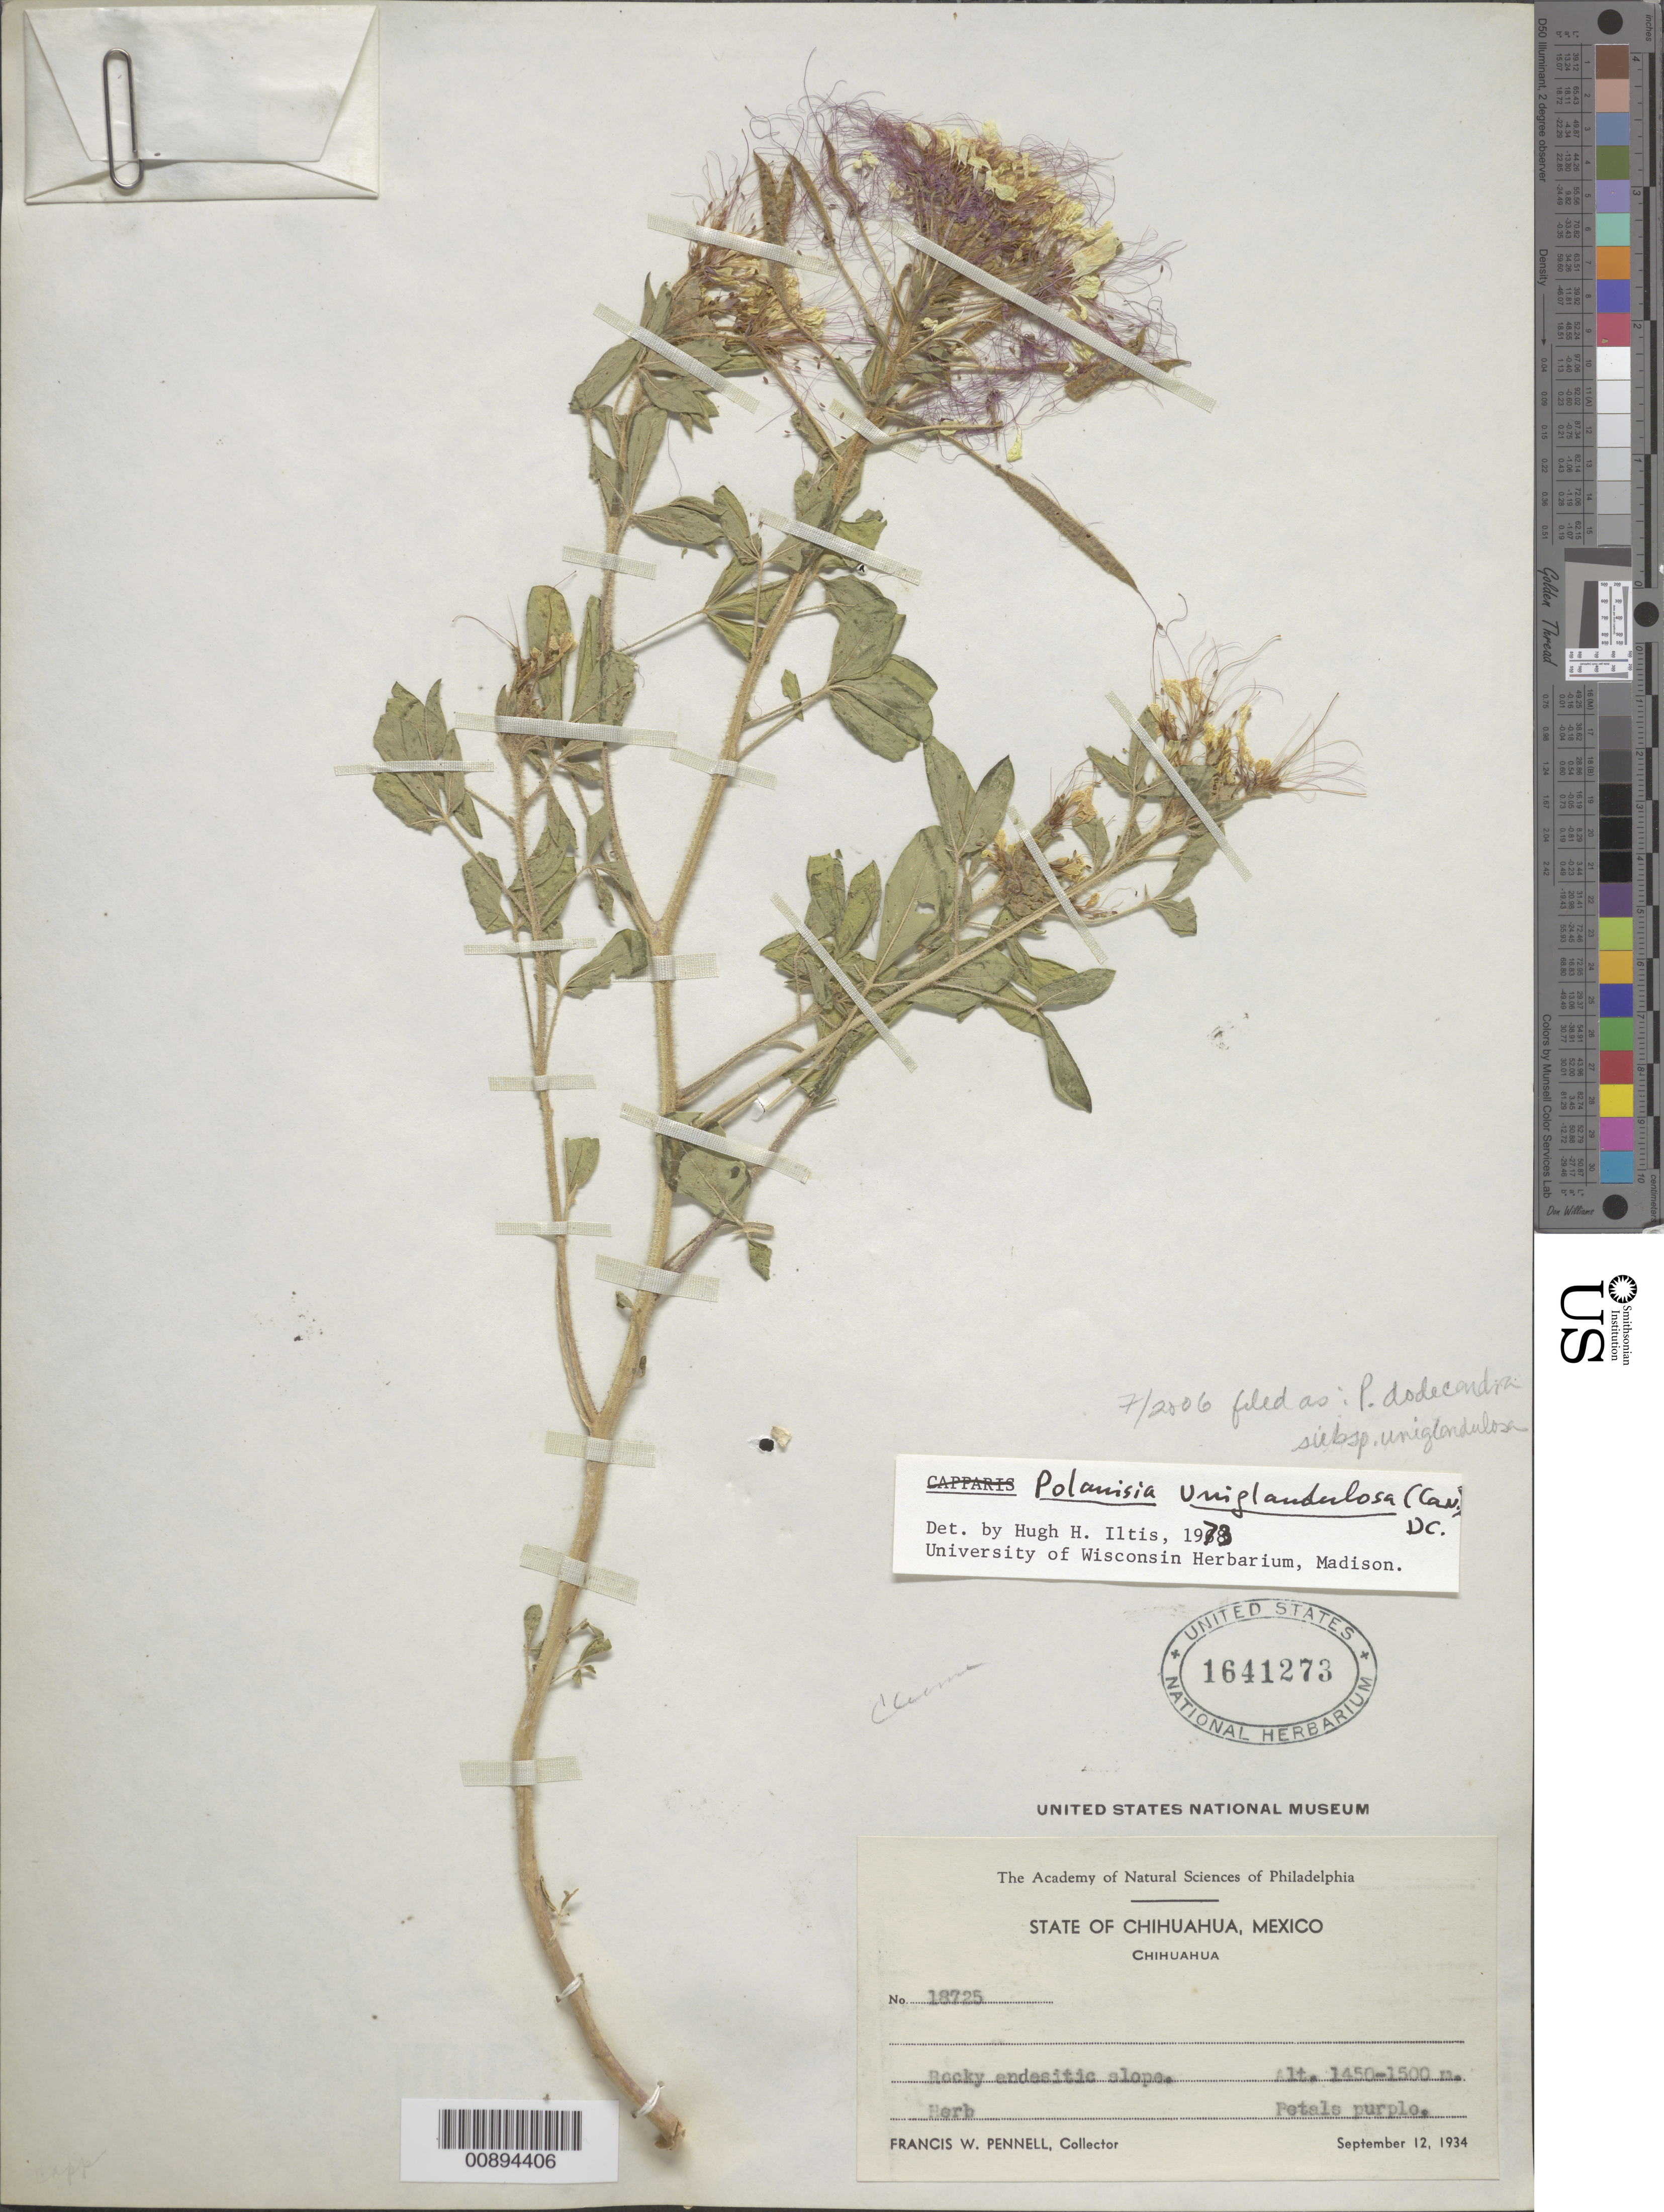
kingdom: Plantae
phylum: Tracheophyta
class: Magnoliopsida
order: Brassicales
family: Cleomaceae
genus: Polanisia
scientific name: Polanisia uniglandulosa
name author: (Cav.) DC.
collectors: F. W. Pennell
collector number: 18725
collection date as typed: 12 Sep 1934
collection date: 1934-09-12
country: Mexico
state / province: Chihuahua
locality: Chihuahua, Chihuahua.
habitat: Rocky andesitic slope.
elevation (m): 1500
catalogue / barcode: US 1641273